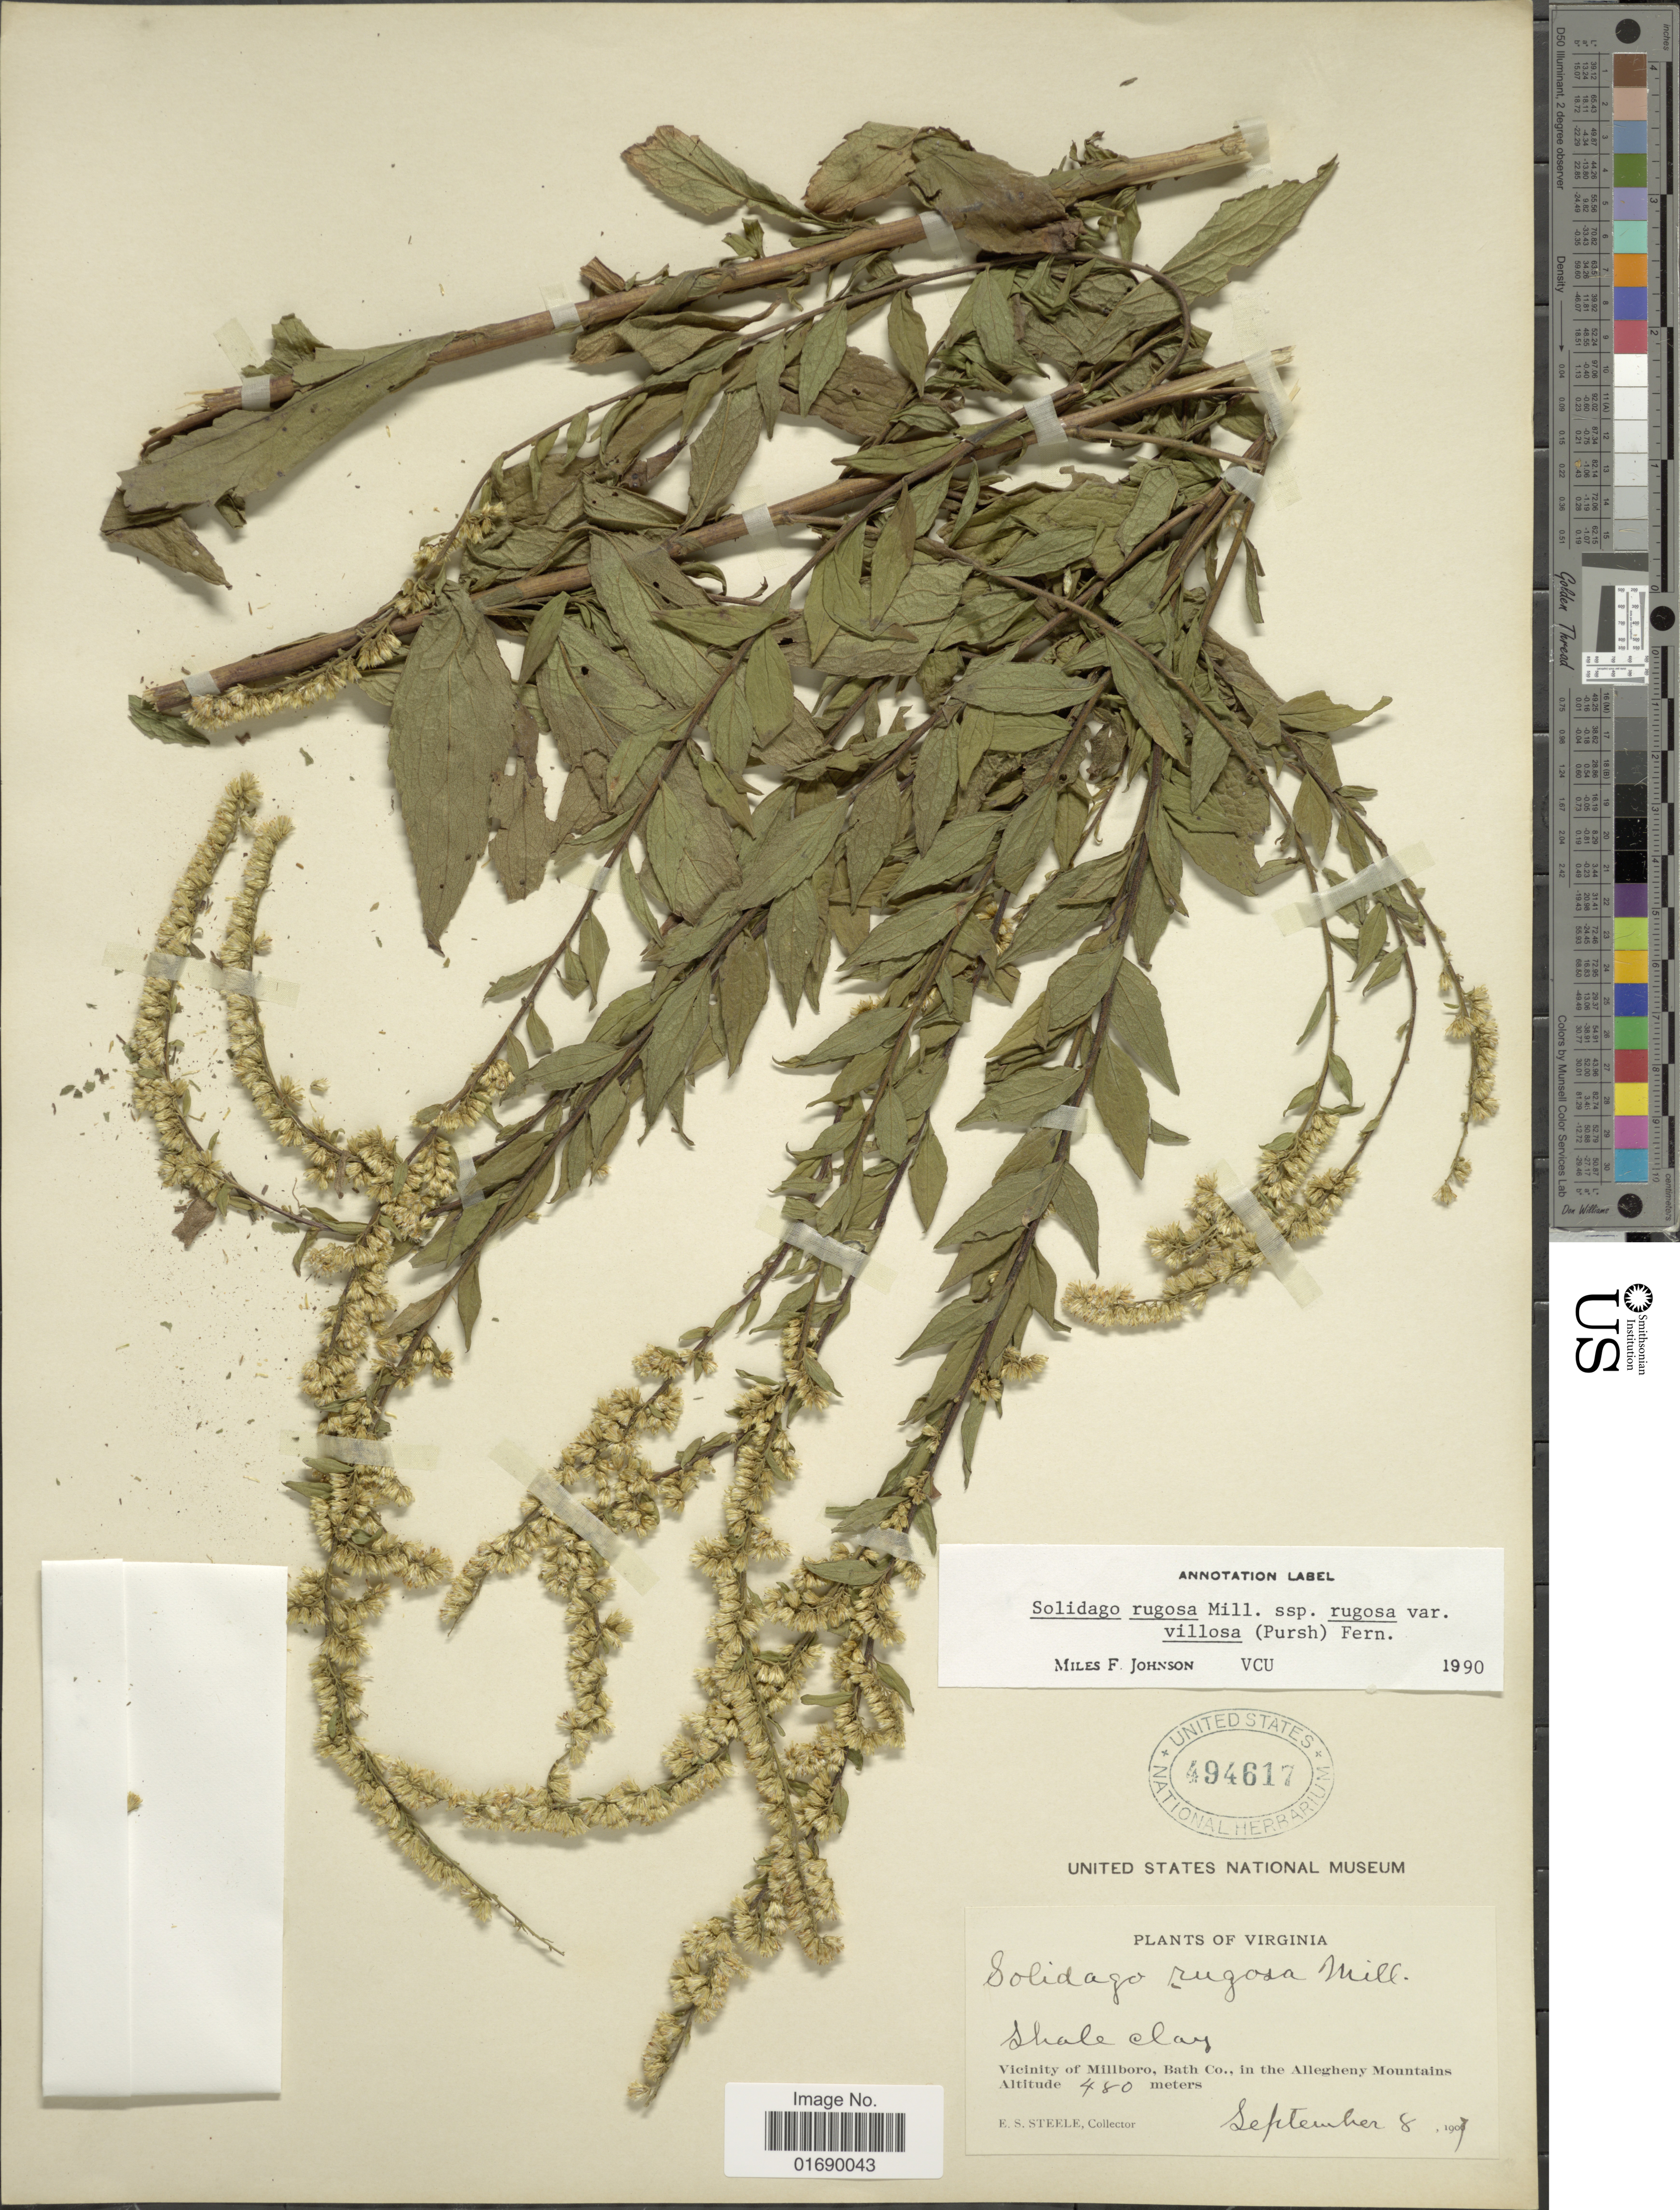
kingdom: Plantae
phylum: Tracheophyta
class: Magnoliopsida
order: Asterales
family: Asteraceae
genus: Solidago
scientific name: Solidago rugosa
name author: Mill.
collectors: E. Steele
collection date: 1907-09-08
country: United States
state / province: Virginia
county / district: Bath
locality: Shale clay, Vicinity of Millboro, Bath Co., in the Allegheny Mountains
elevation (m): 480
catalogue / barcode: US 494617